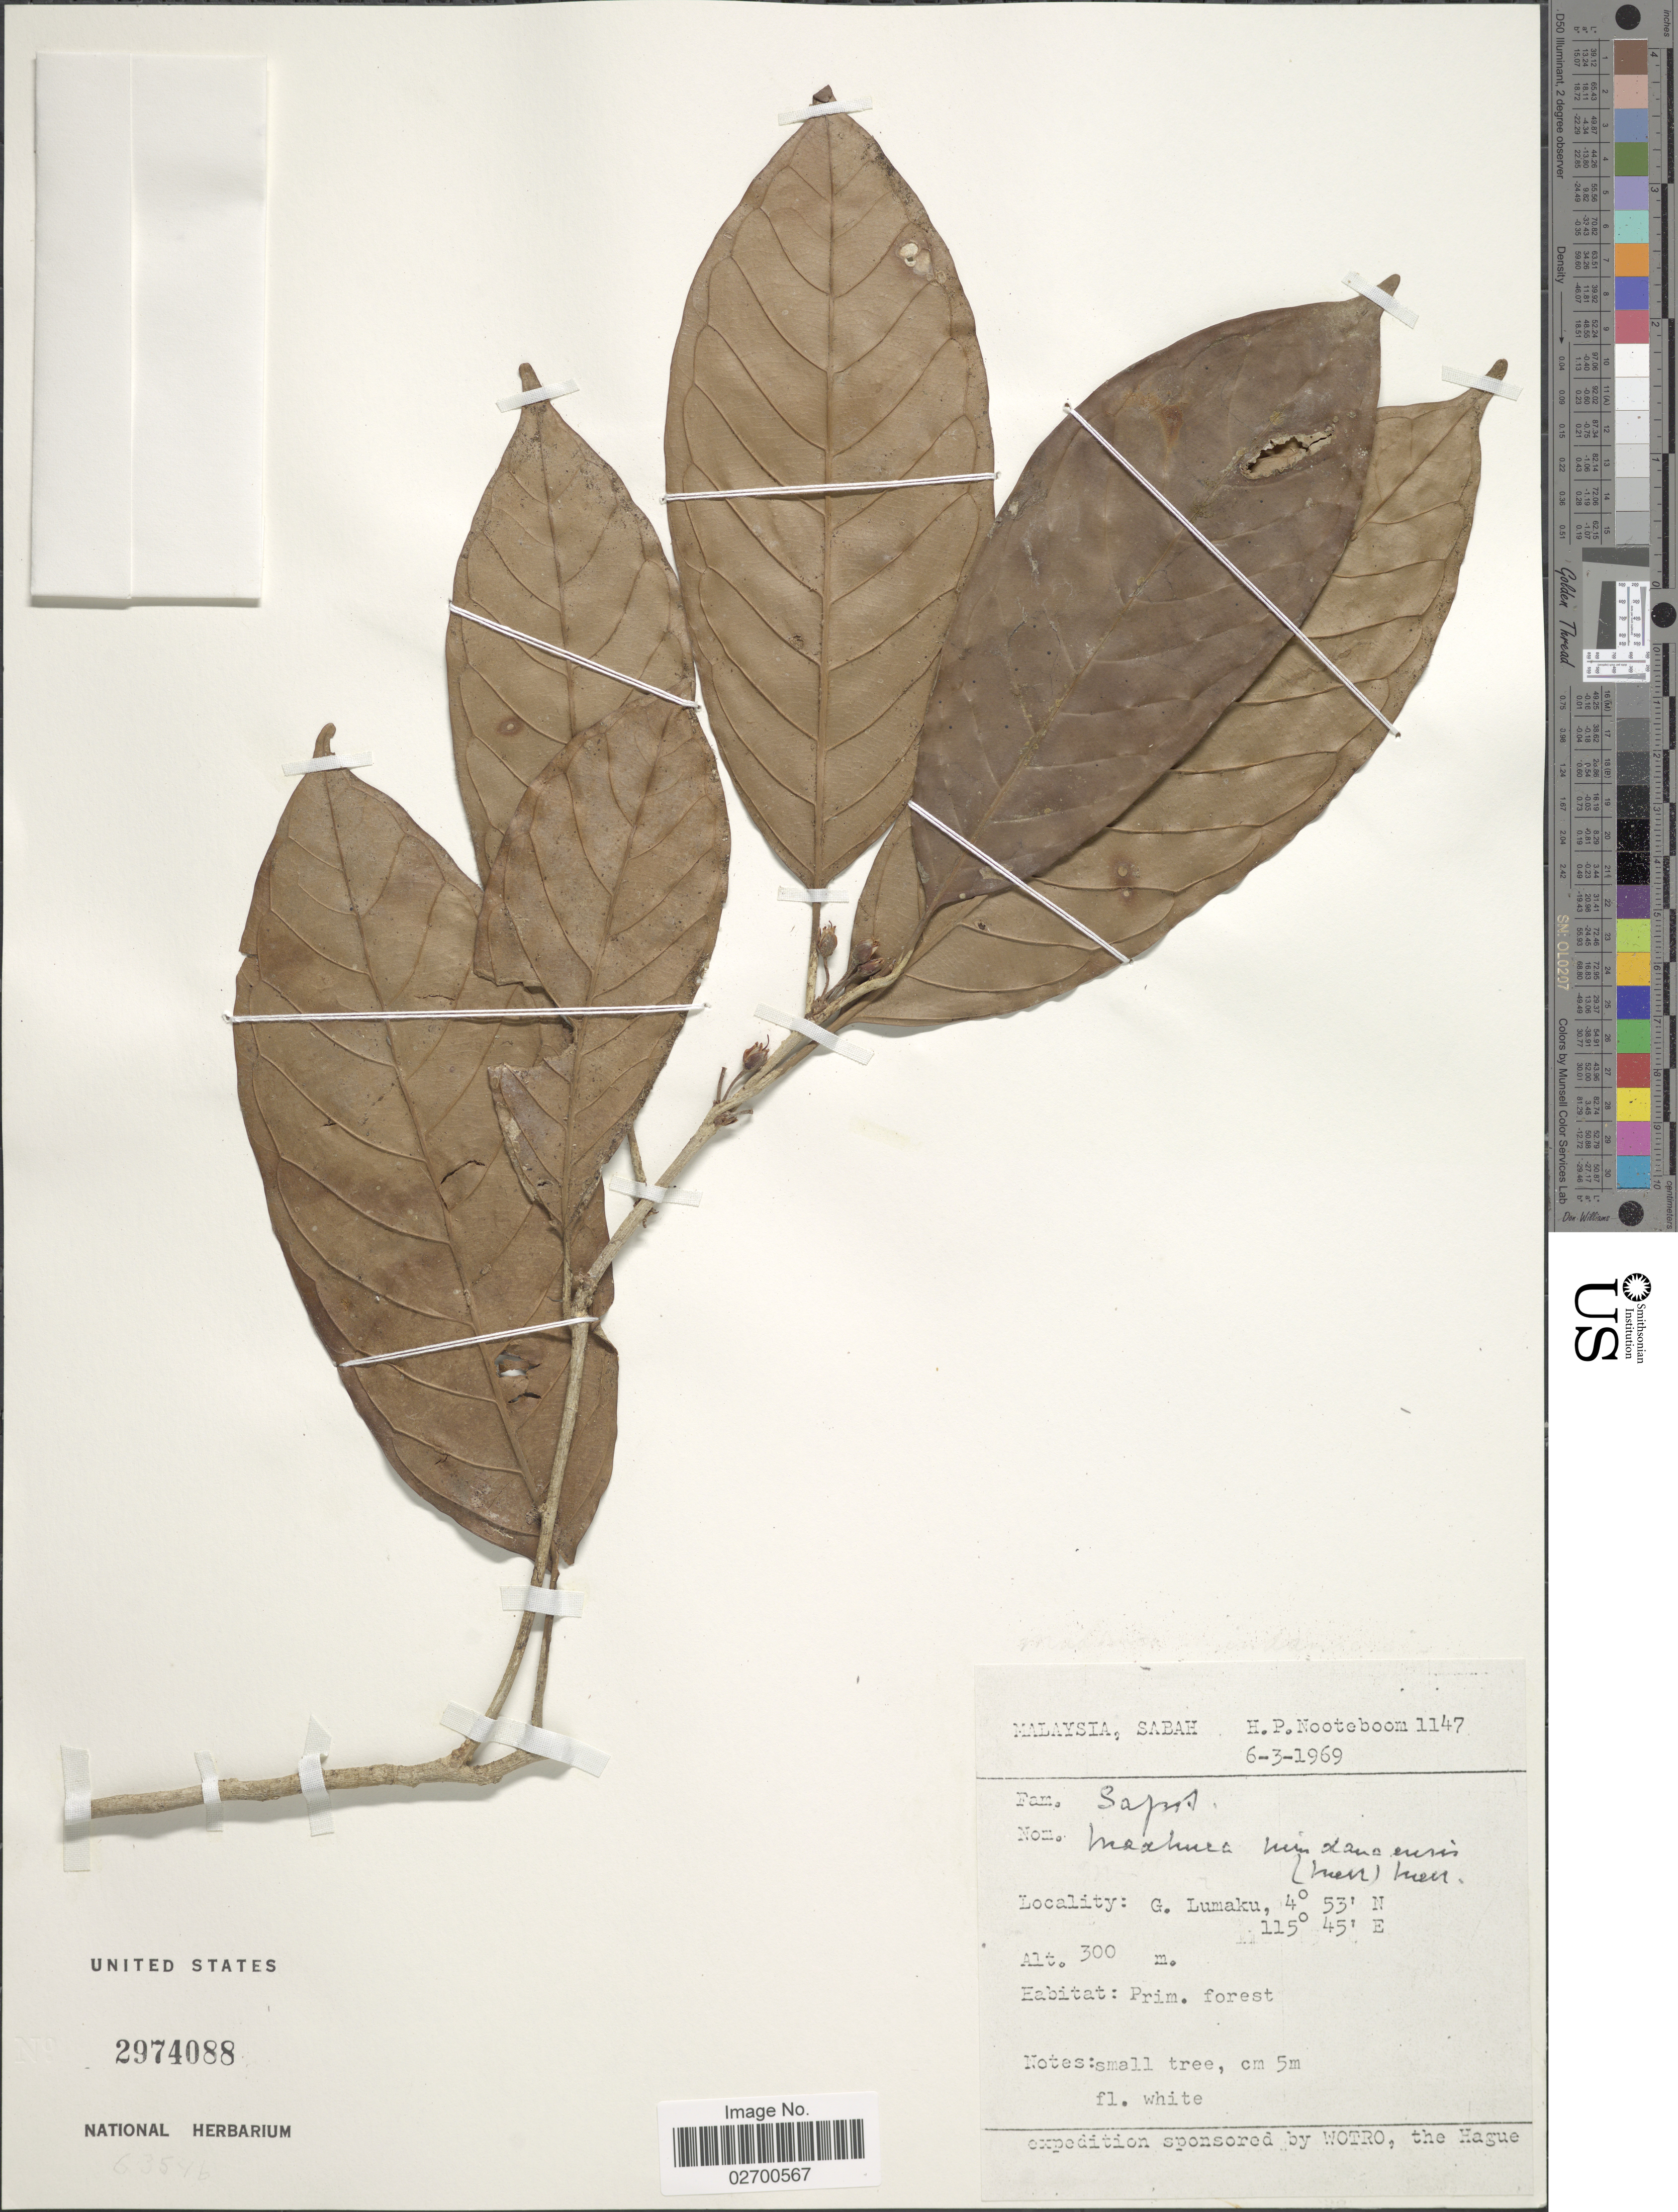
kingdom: Plantae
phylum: Tracheophyta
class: Magnoliopsida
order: Ericales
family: Sapotaceae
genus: Madhuca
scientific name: Madhuca mindanaensis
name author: (Merr.) Merr.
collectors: H. P. Nooteboom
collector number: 1147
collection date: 1969-03-06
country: Malaysia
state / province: Sabah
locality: Malaysia, Sabah. G. Lumaku.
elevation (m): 300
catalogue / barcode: US 2974088